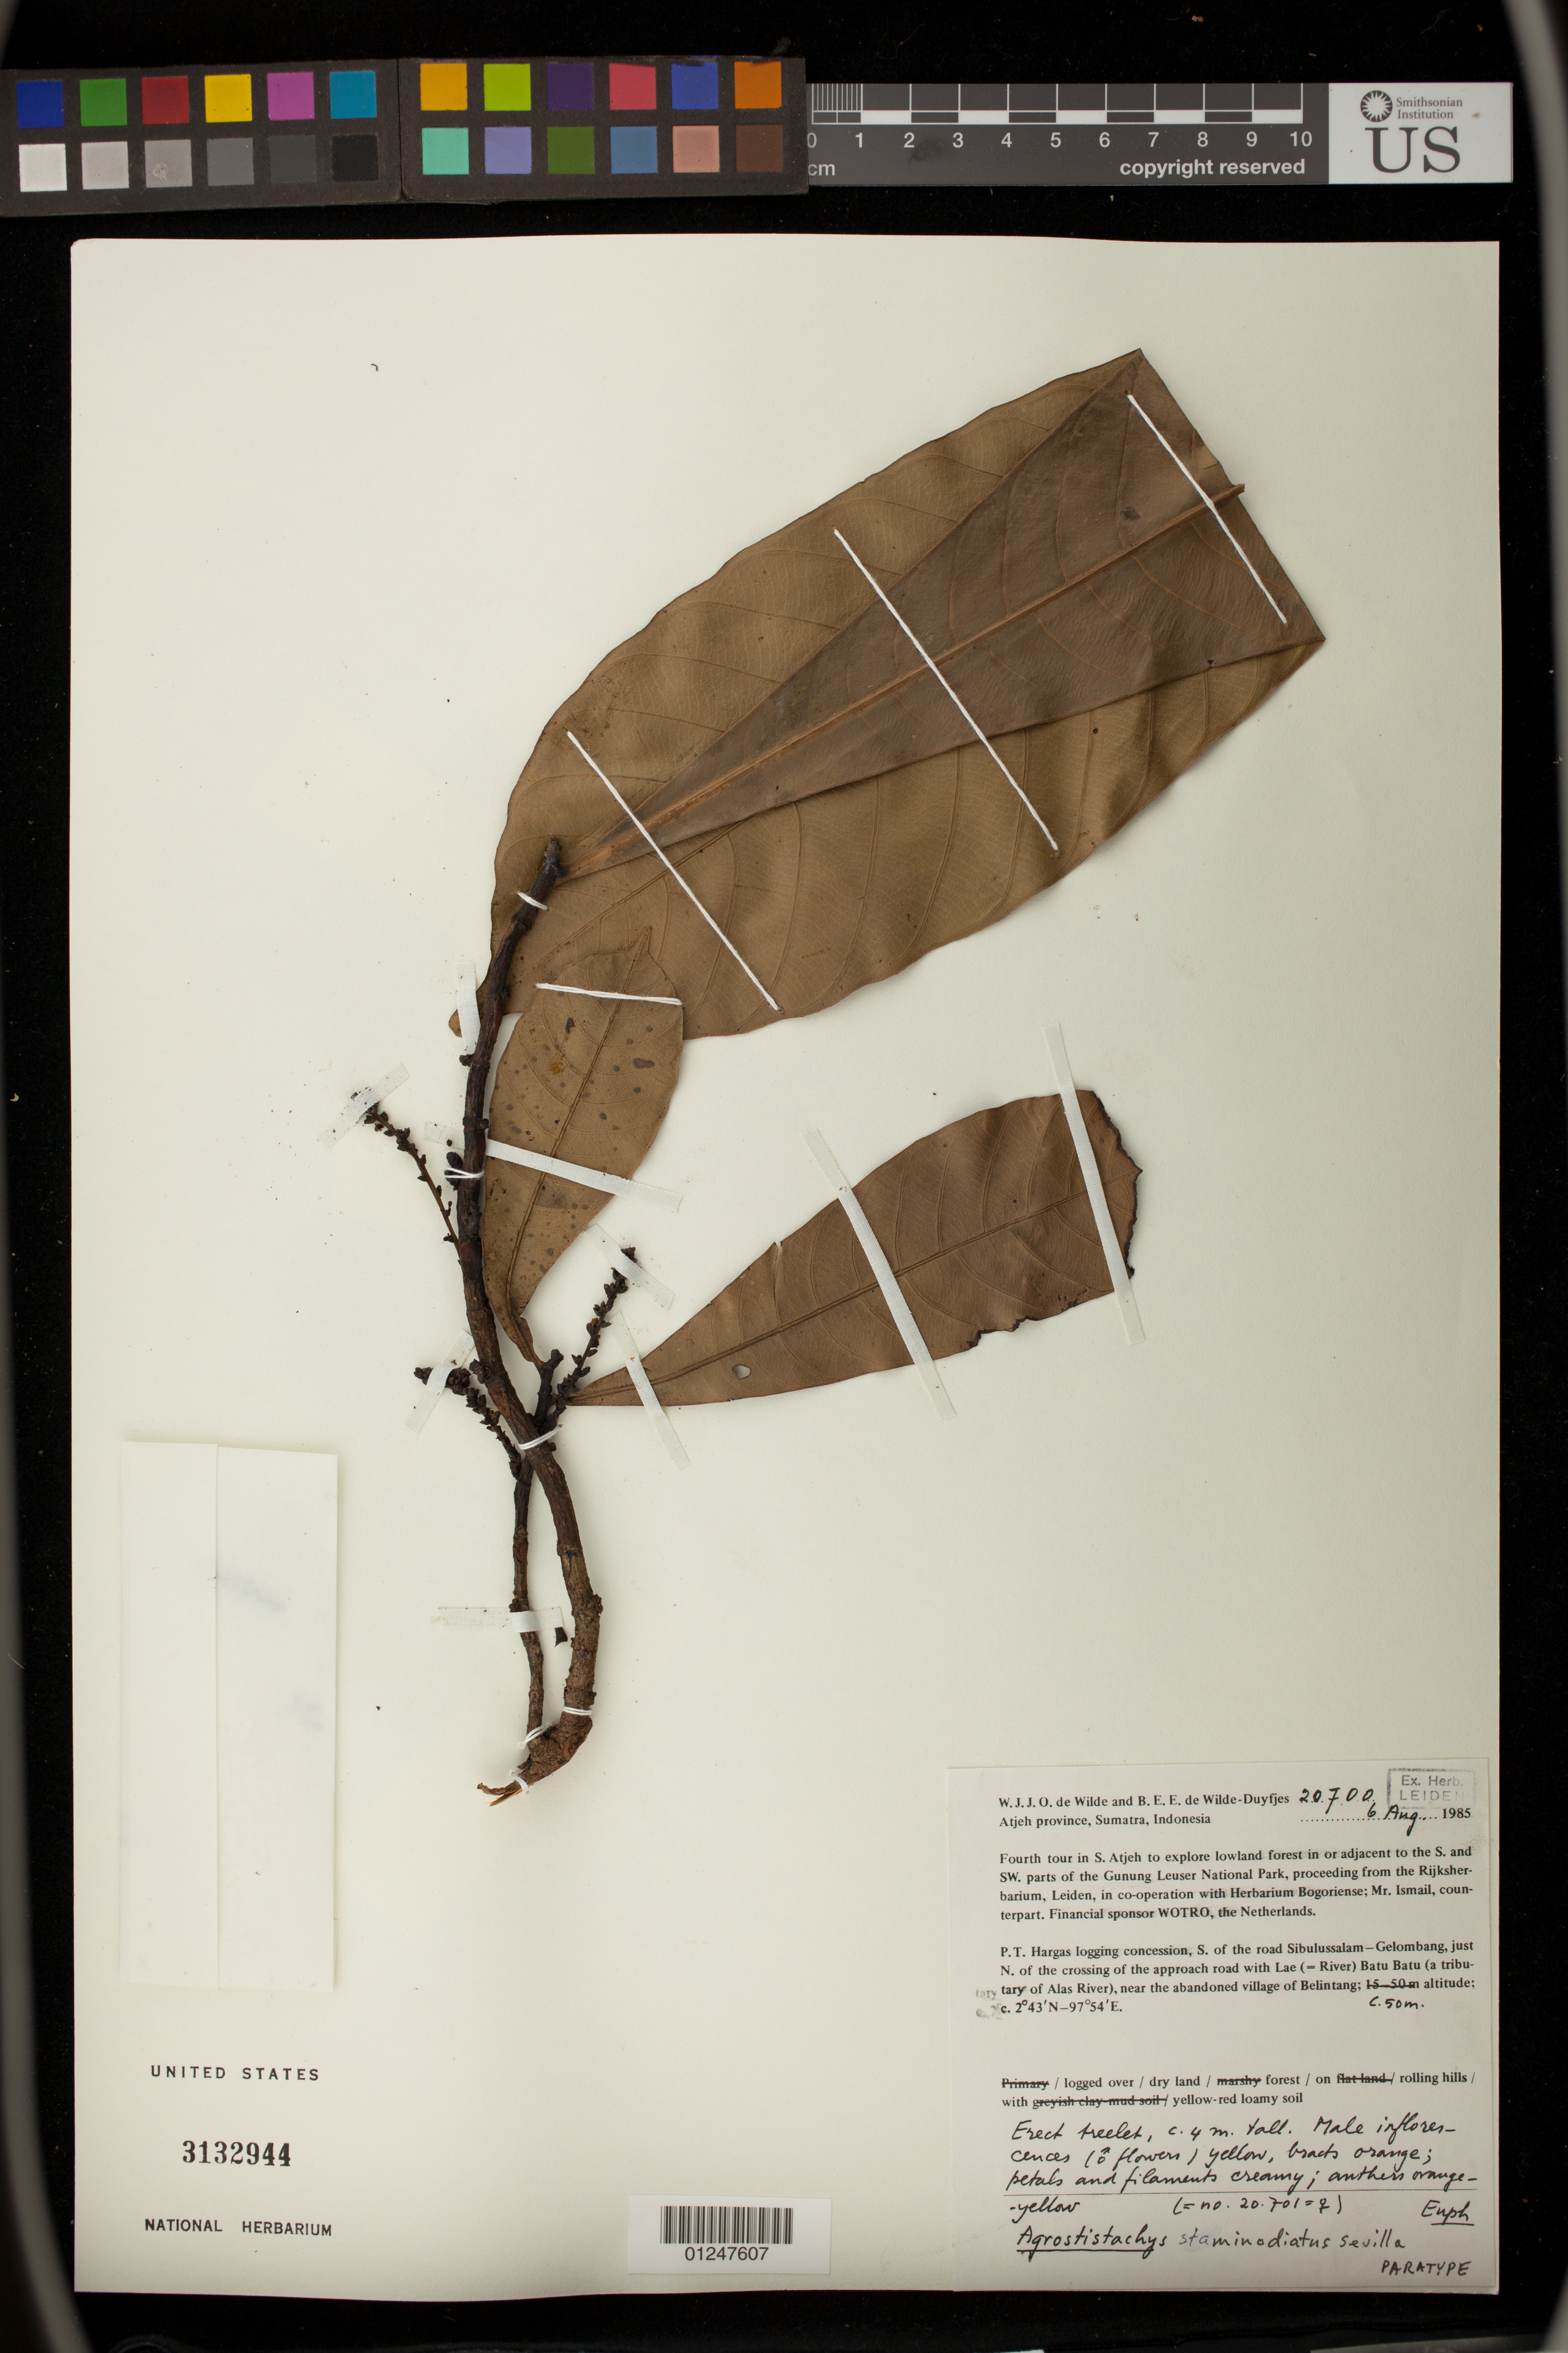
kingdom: Plantae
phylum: Tracheophyta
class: Magnoliopsida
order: Malpighiales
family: Euphorbiaceae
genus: Agrostistachys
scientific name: Agrostistachys staminodiata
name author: Sevilla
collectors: W. J. de Wilde & B. E. de Wilde-Duyfjes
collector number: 20700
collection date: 1985-08-06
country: Indonesia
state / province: Sumatra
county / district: Aceh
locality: lowland forest in or adjacent to the S. and SW. parts of the Gunung Leuser National Park.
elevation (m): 50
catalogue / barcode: US 3132944